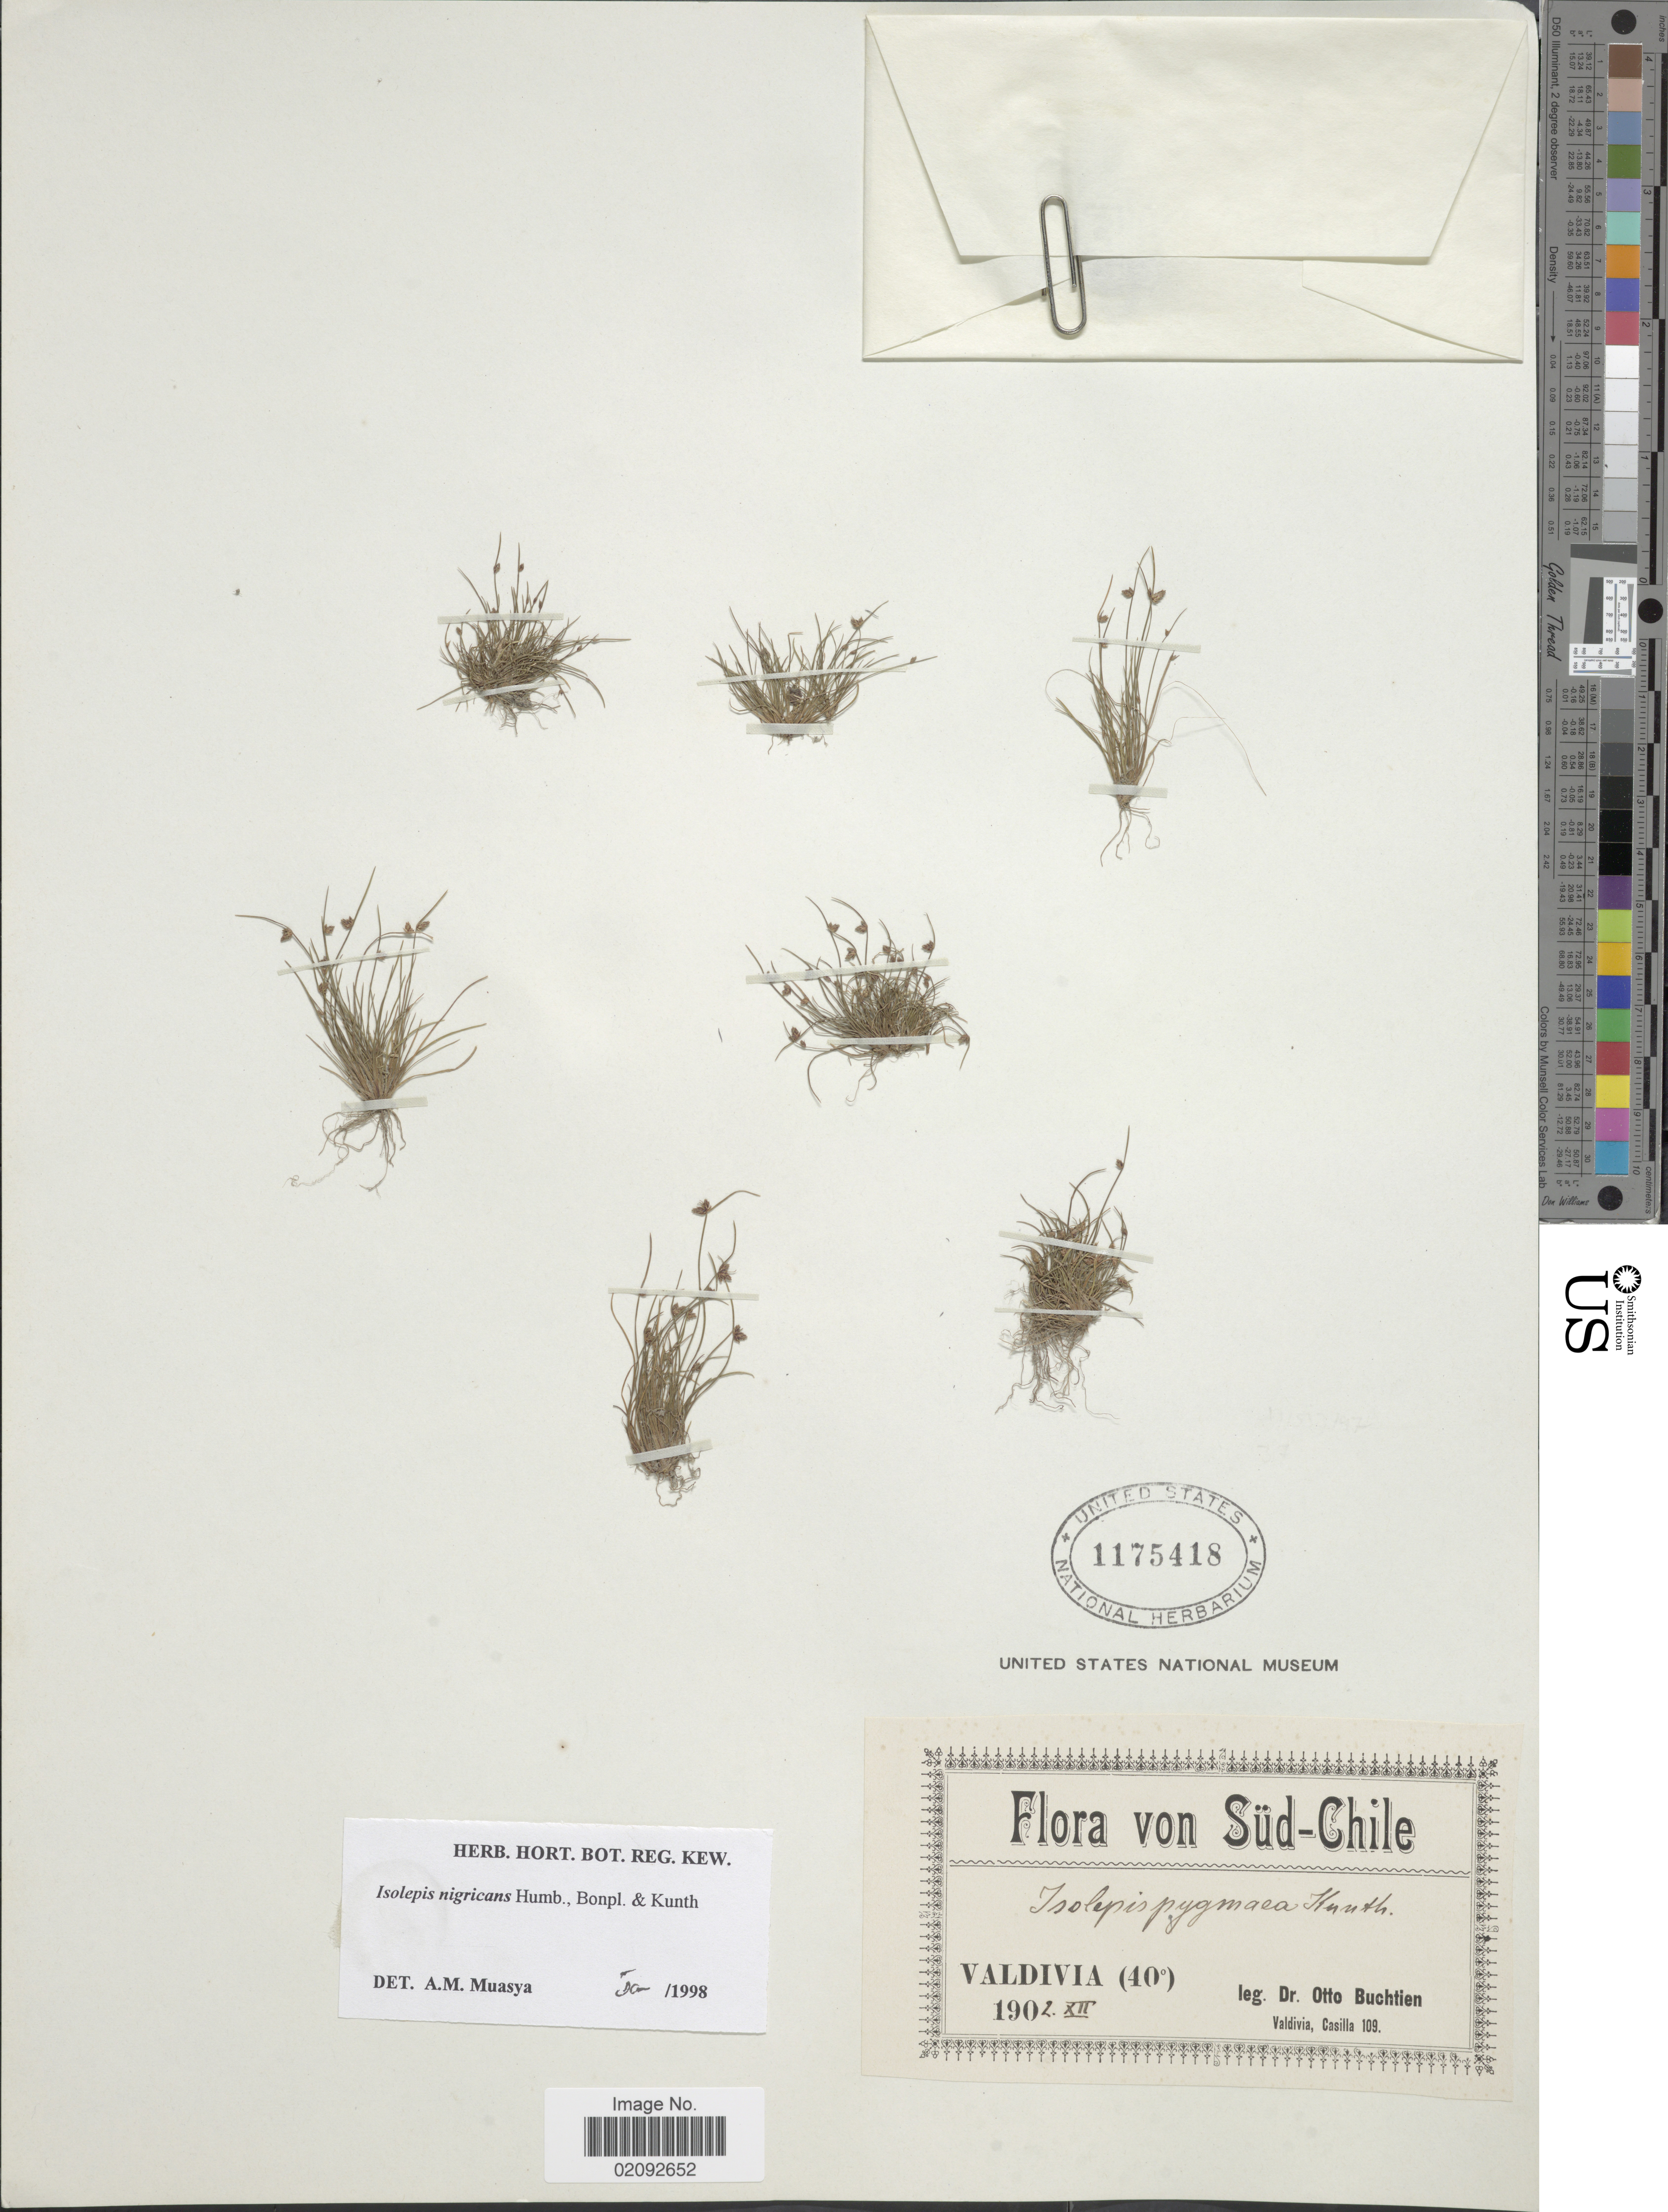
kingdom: Plantae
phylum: Tracheophyta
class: Liliopsida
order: Poales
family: Cyperaceae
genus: Isolepis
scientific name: Isolepis nigricans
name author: Kunth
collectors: O. Buchtien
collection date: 1902-12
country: Chile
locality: Sud-Chile,Valdivia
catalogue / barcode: US 1175418